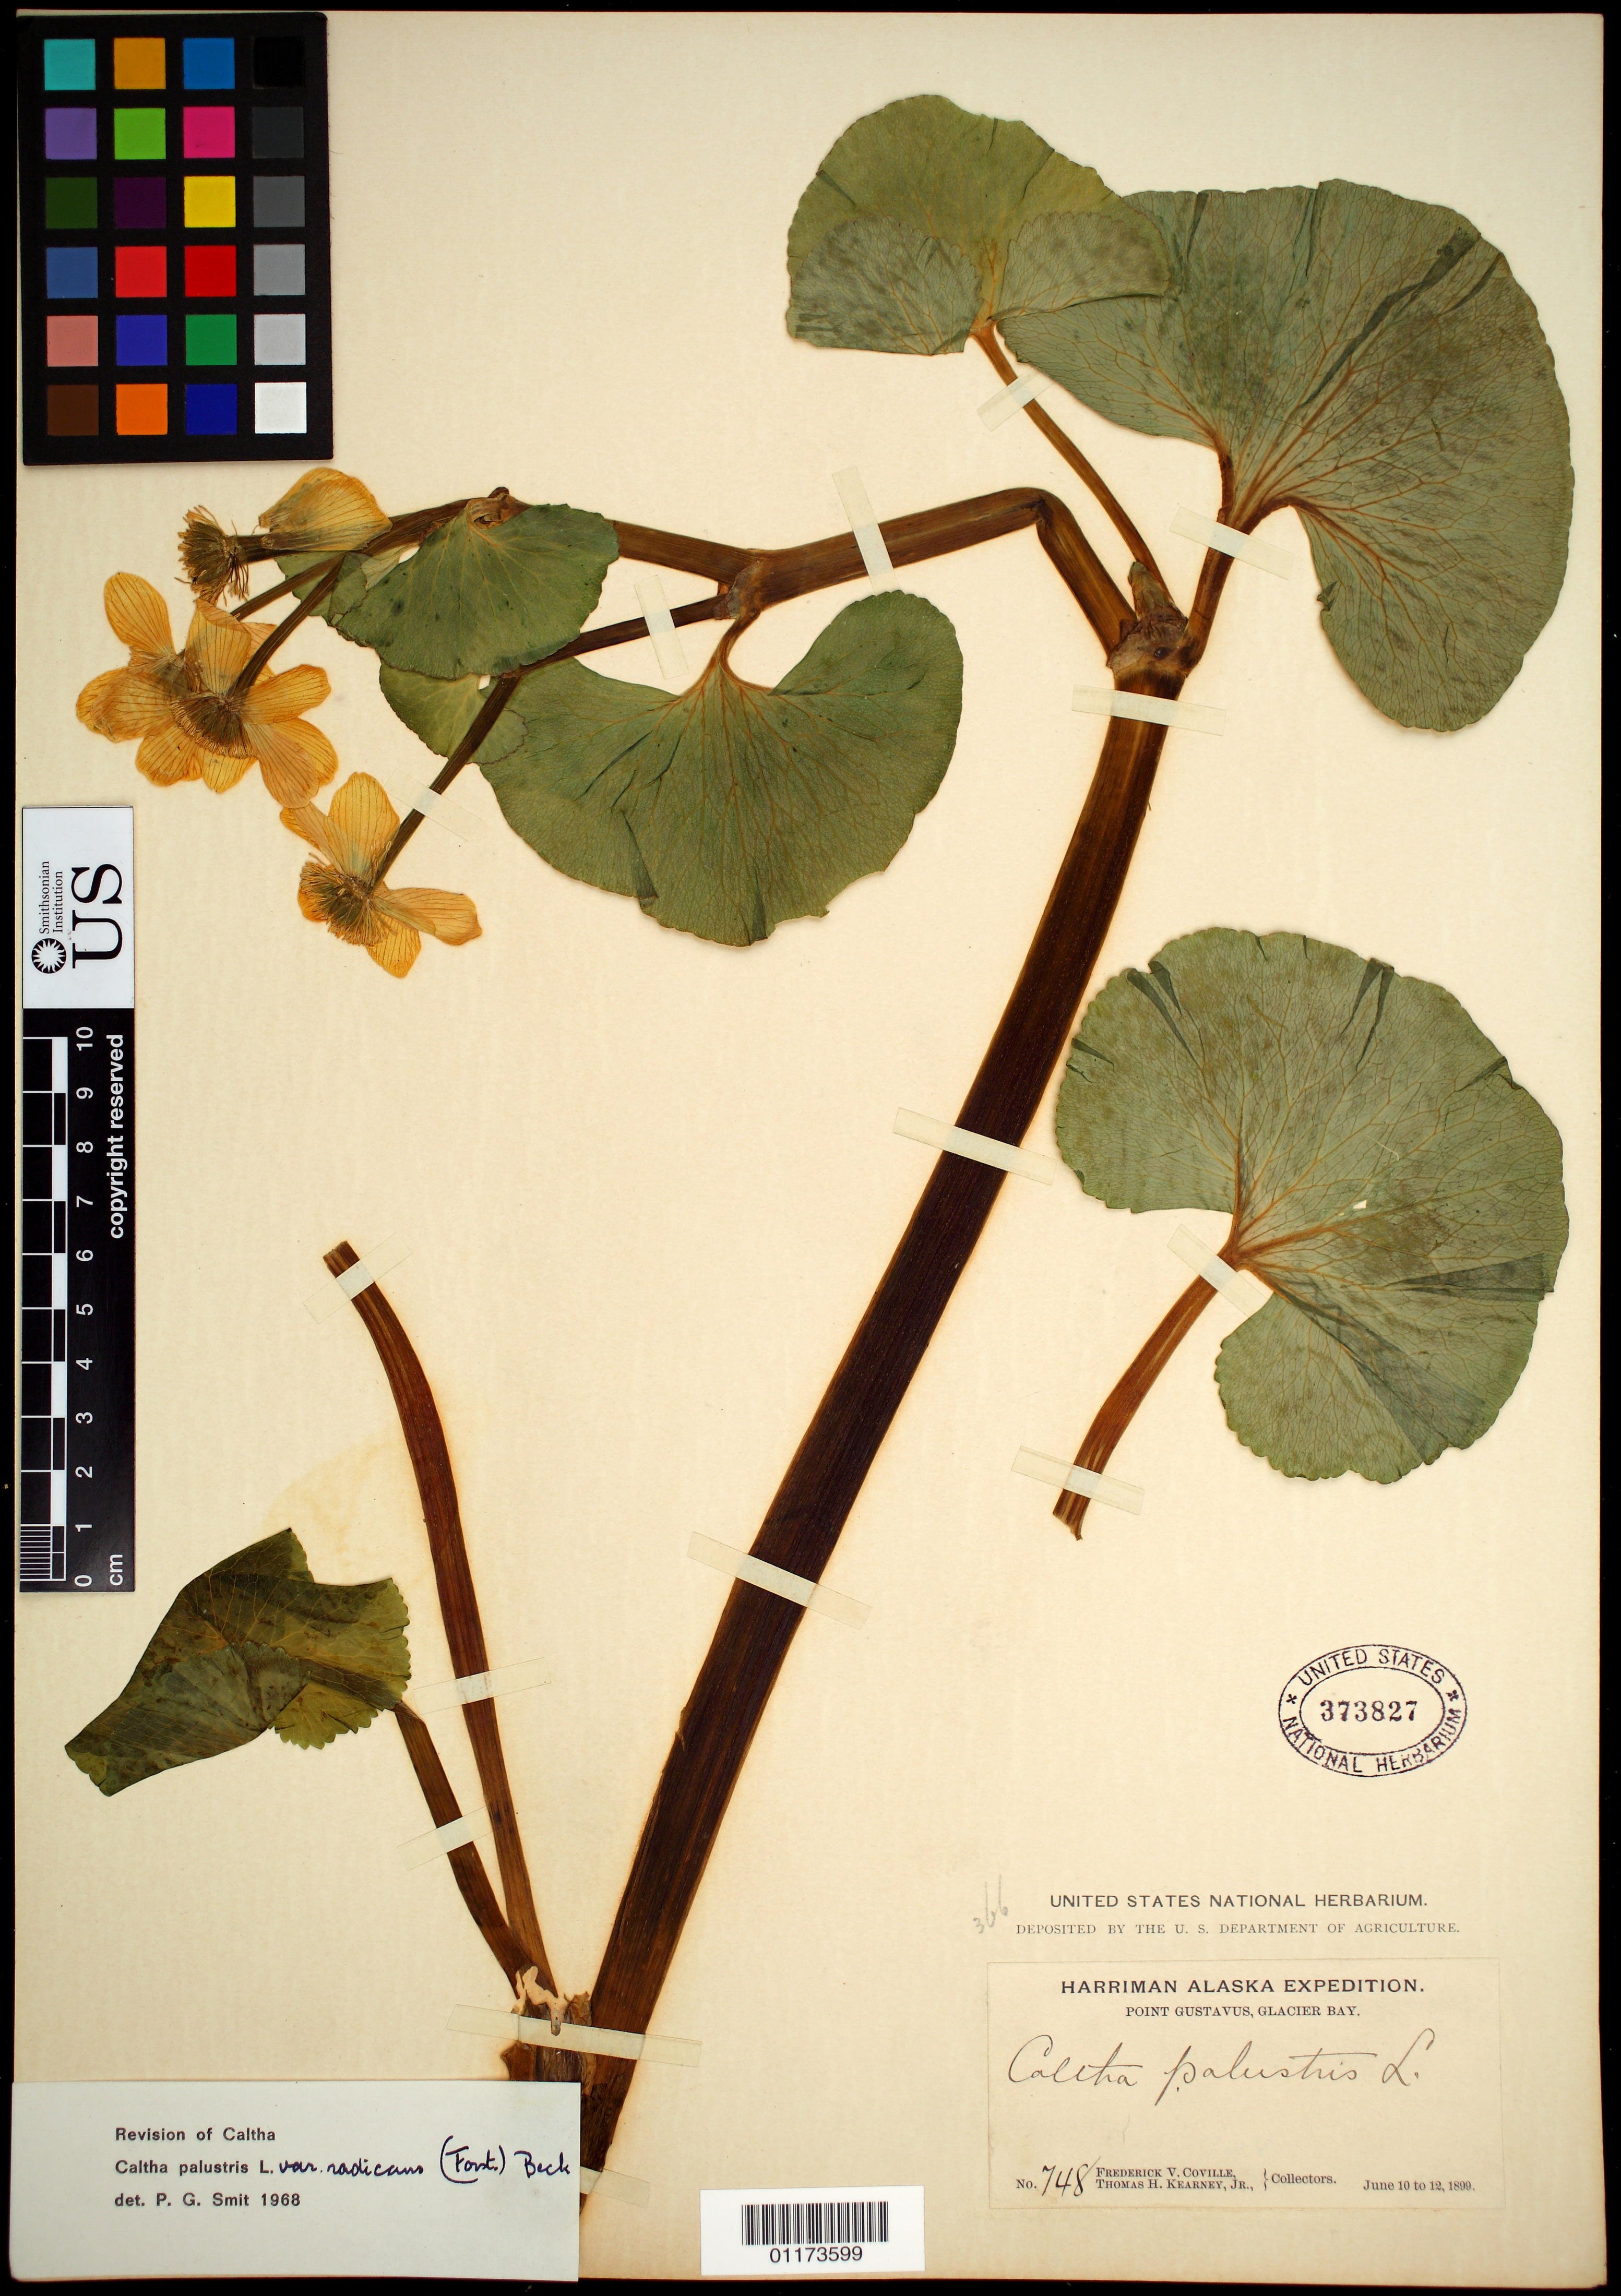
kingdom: Plantae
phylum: Tracheophyta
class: Magnoliopsida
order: Ranunculales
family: Ranunculaceae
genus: Caltha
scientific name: Caltha palustris var. radicans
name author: (T.F. Forst) Beck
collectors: F. V. Coville & T. H. Kearney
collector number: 748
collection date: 1899-06-10/1899-06-12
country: United States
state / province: Alaska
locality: Point Gustavus, Glacier Bay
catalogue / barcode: US 373827